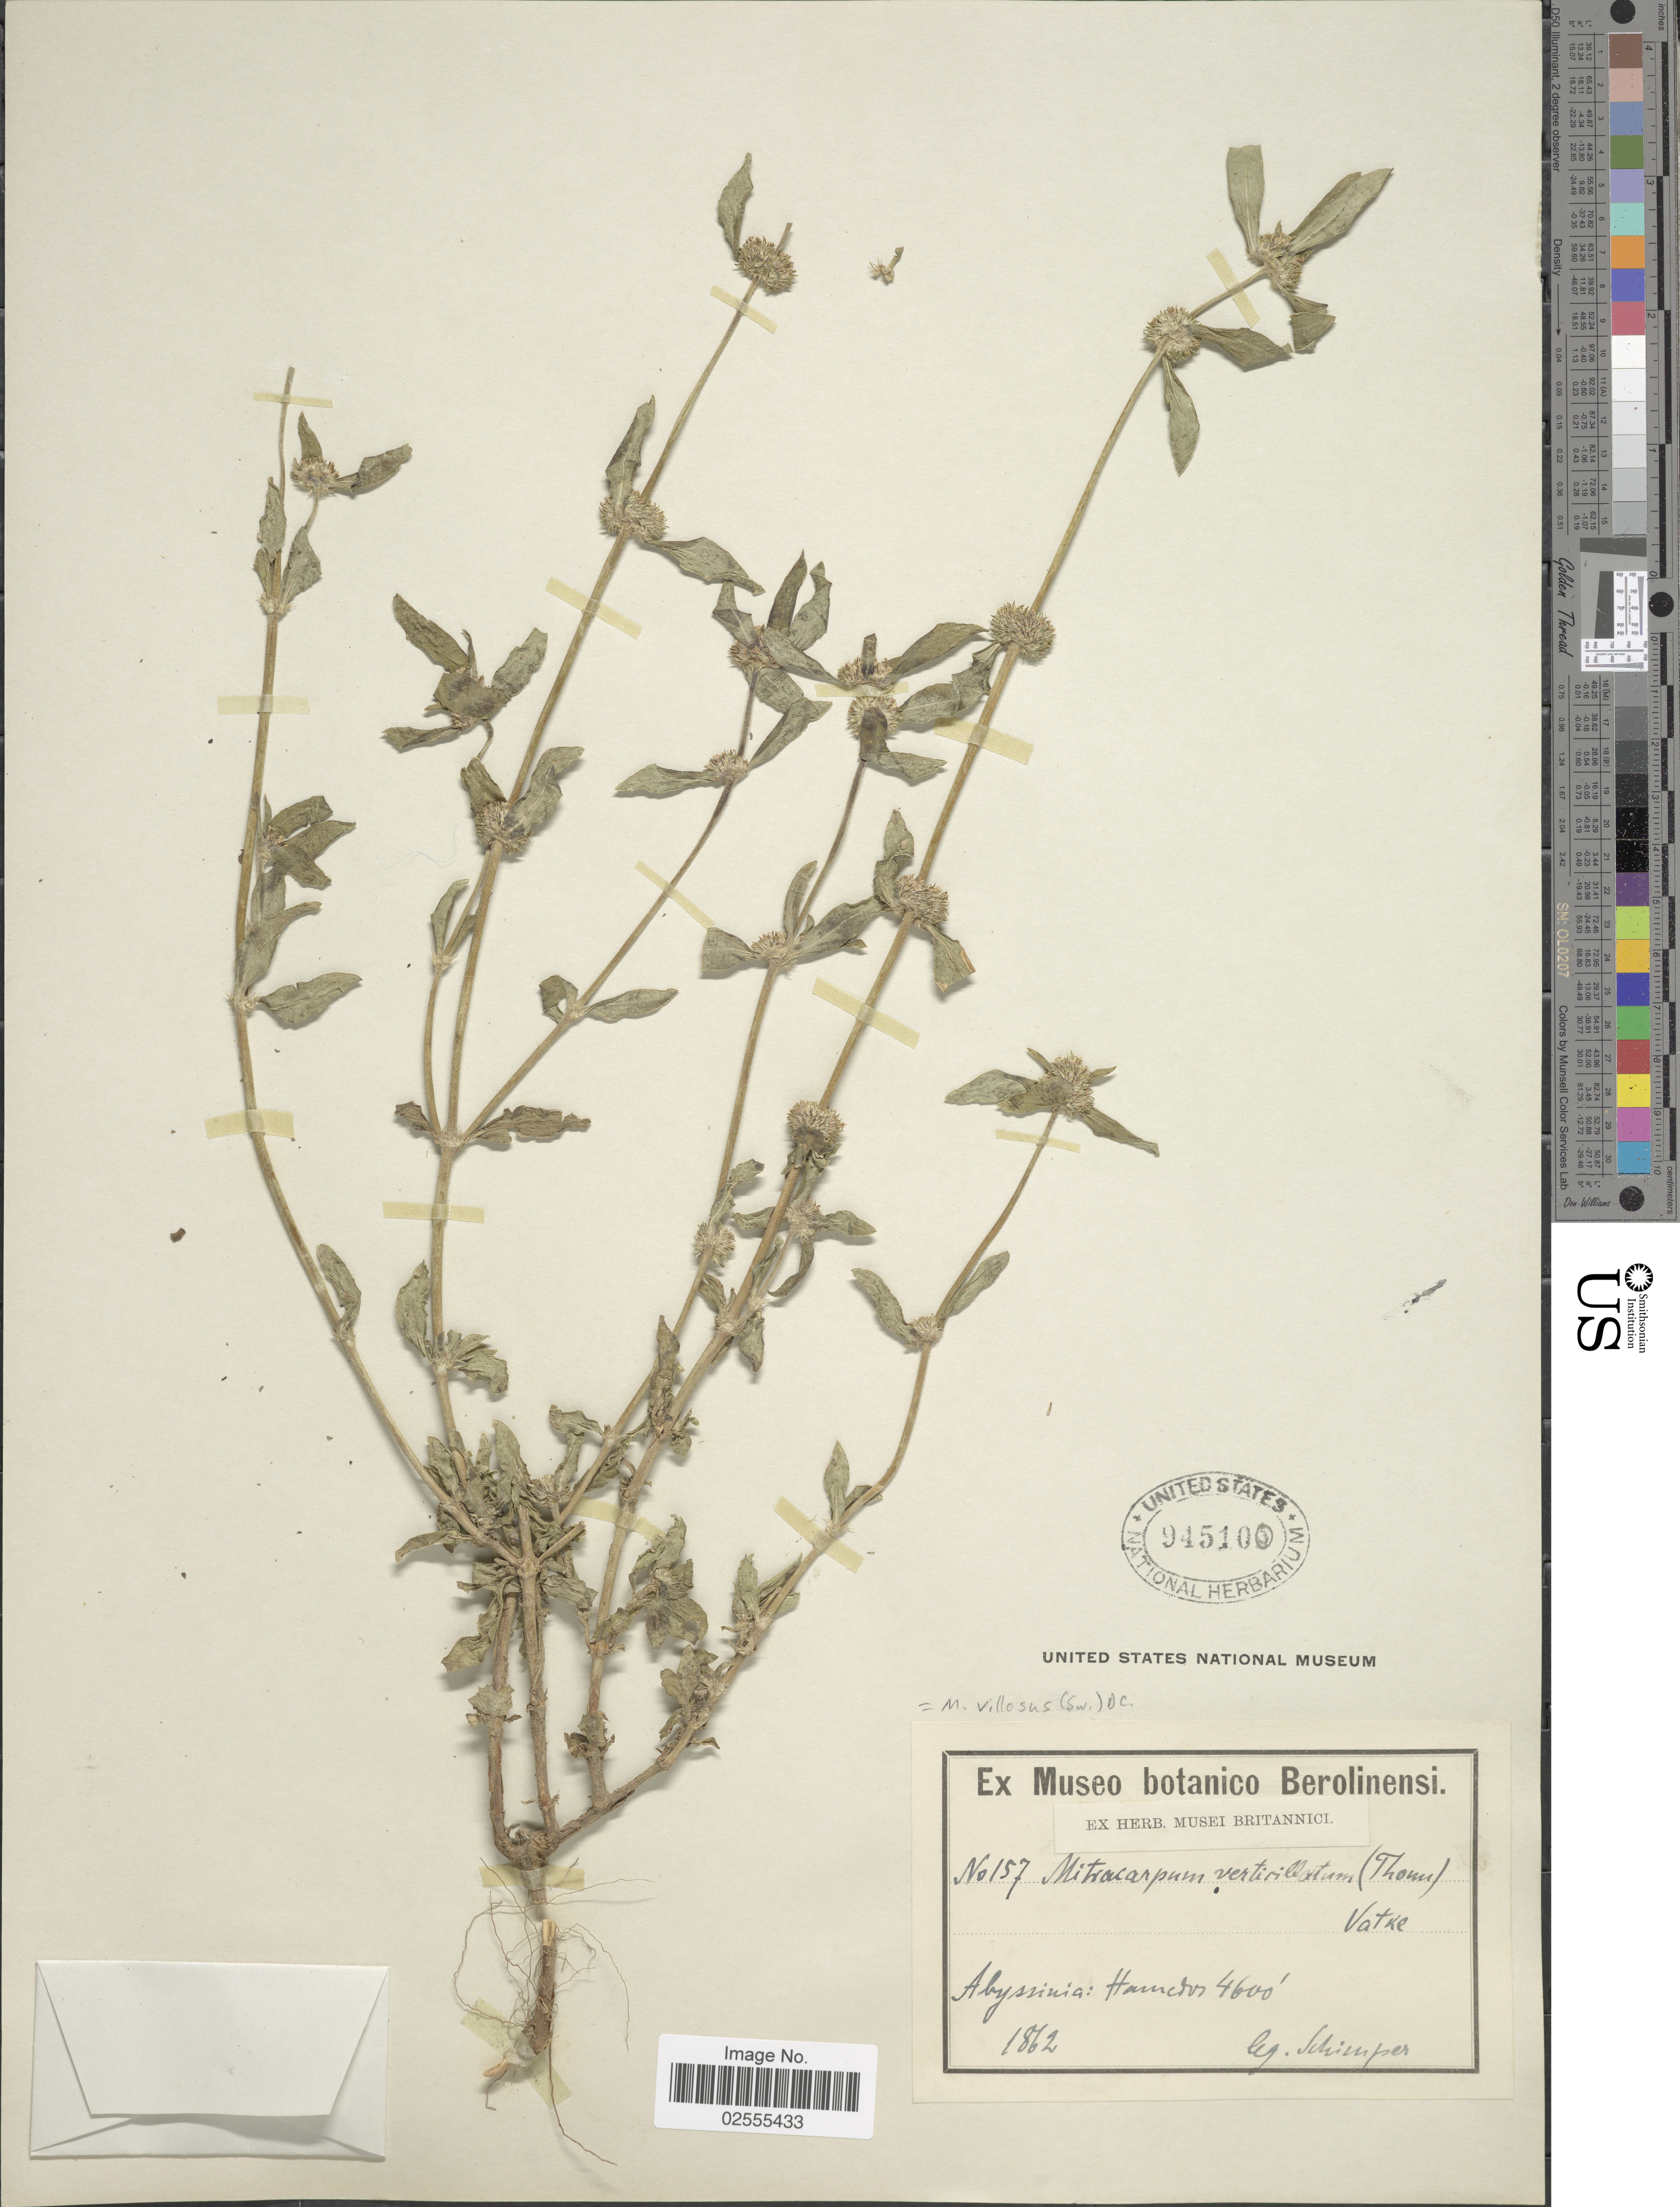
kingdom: Plantae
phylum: Tracheophyta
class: Magnoliopsida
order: Gentianales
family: Rubiaceae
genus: Mitracarpus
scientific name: Mitracarpus villosus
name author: (Sw.) DC.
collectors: -. Schimper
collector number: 157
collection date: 1862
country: Ethiopia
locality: Abyssinia: Hamedo.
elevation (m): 1402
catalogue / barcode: US 945100